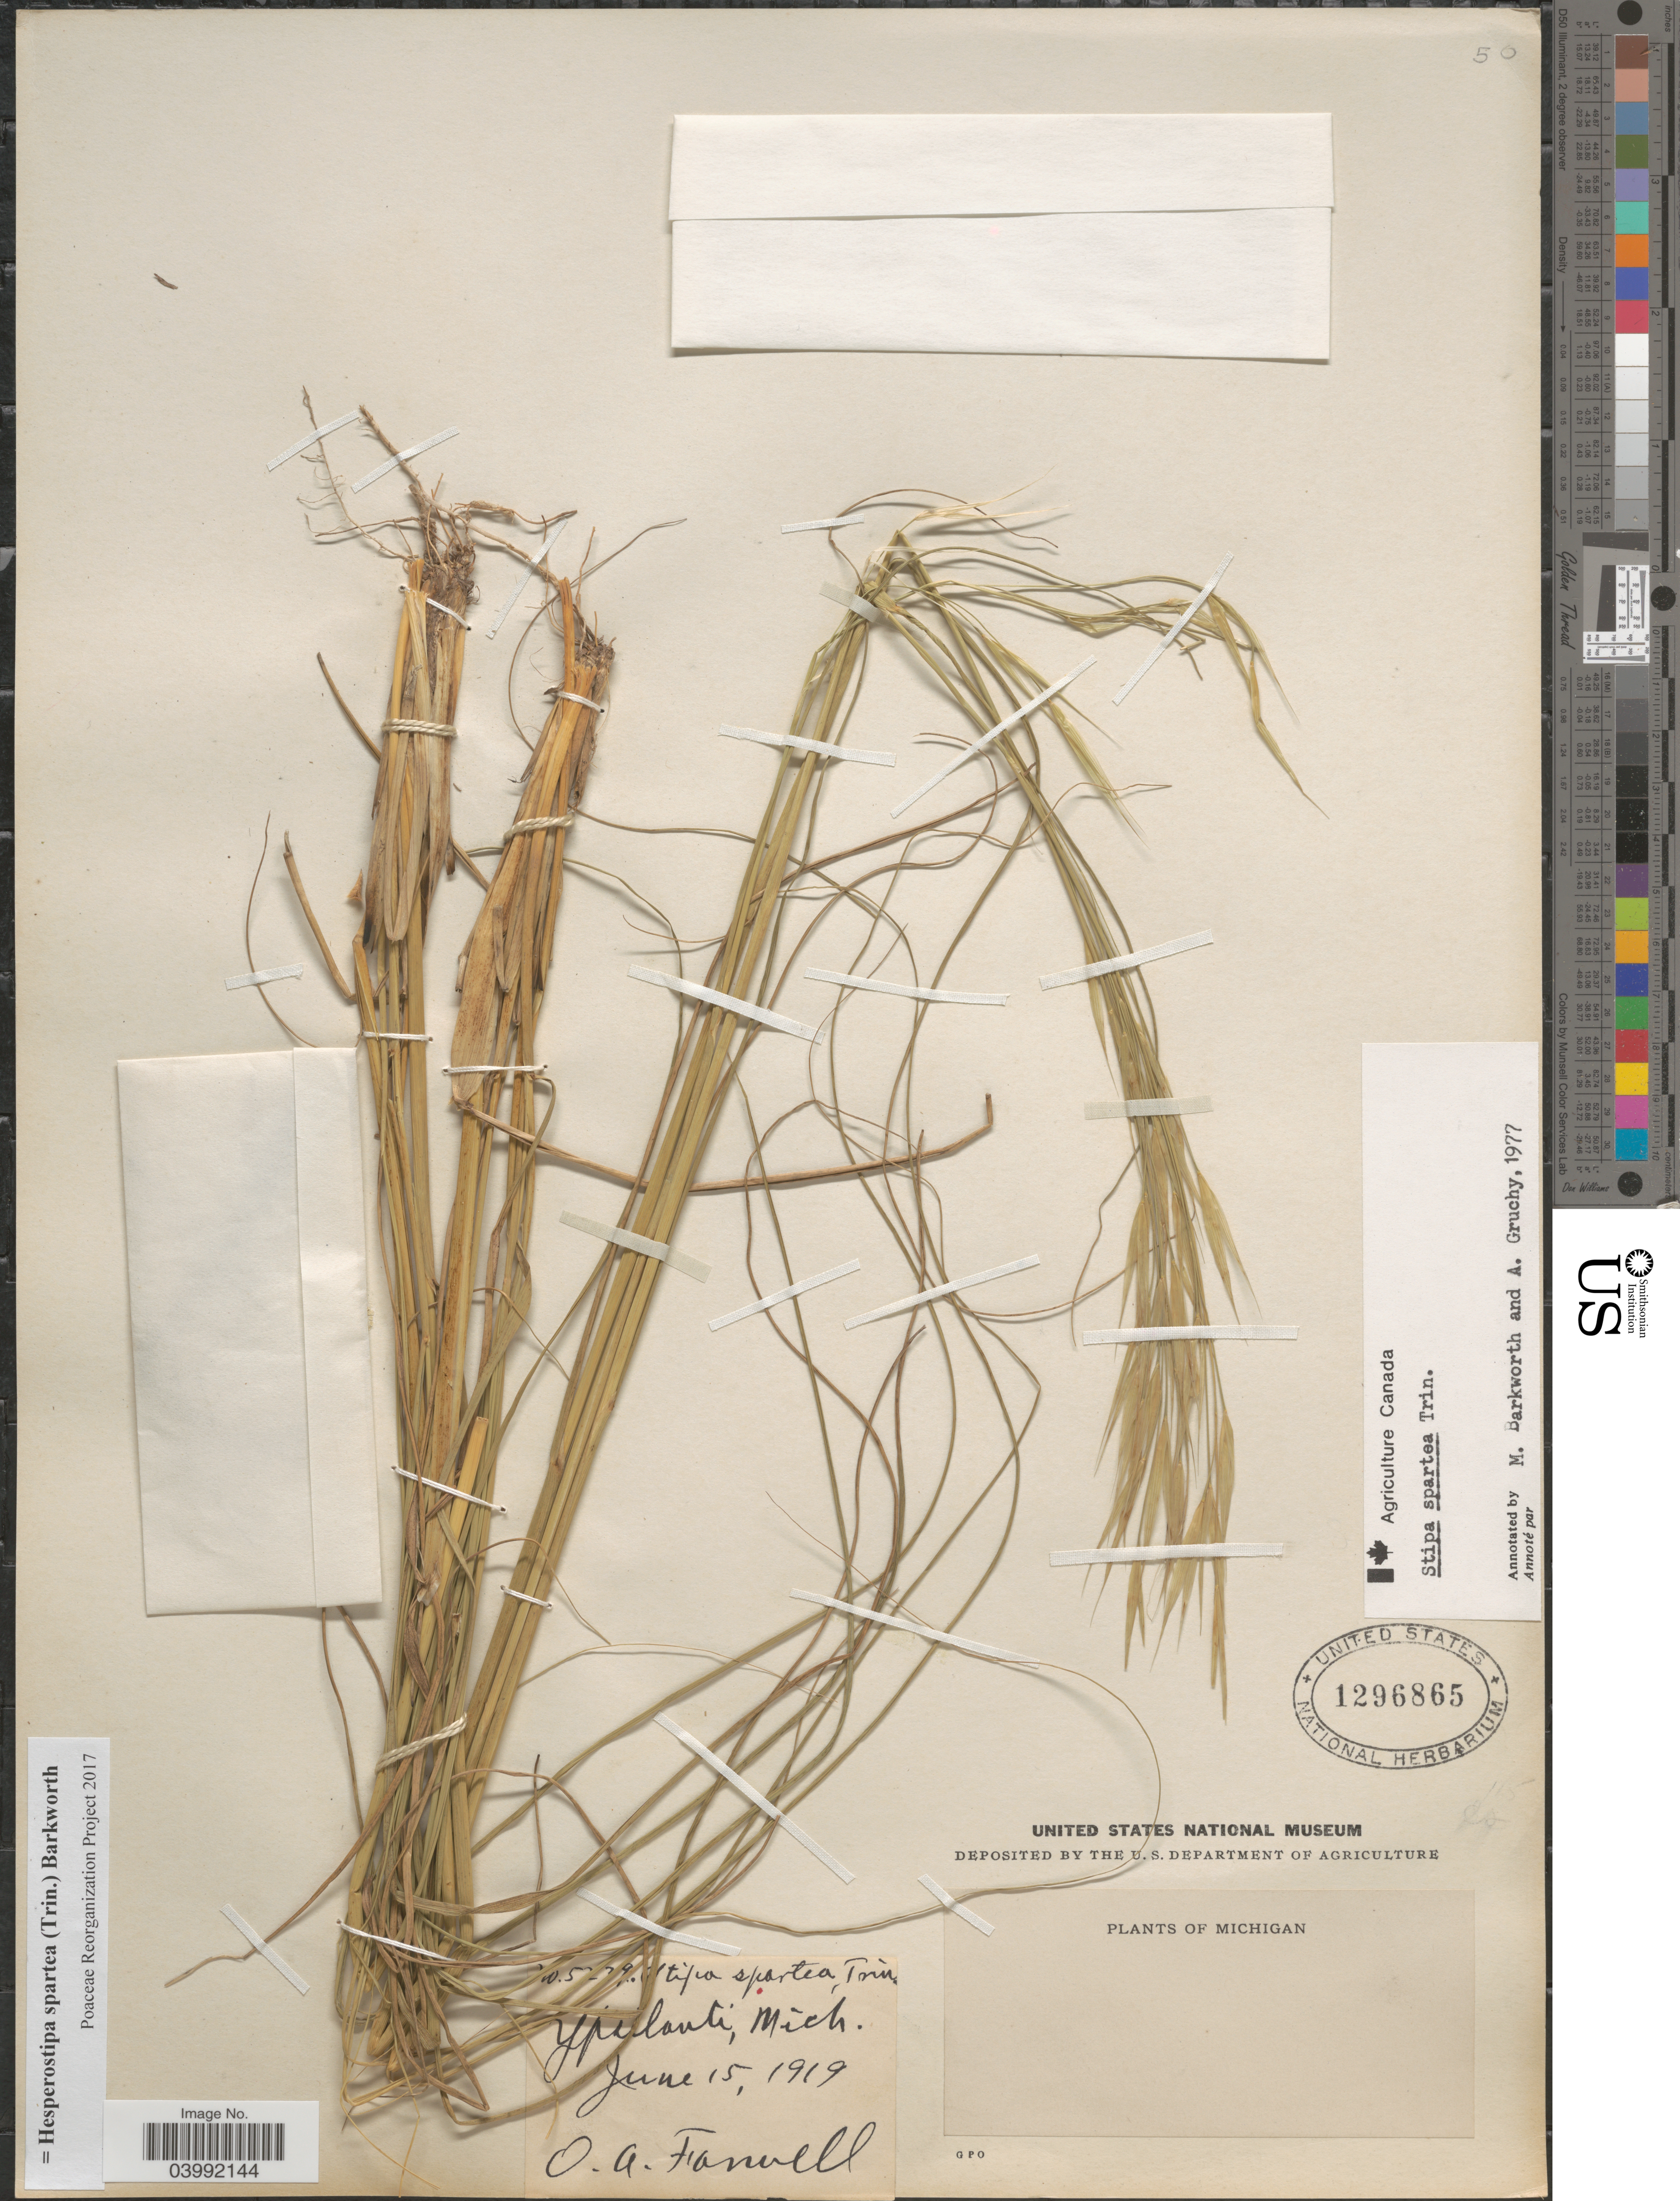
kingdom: Plantae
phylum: Tracheophyta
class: Liliopsida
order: Poales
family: Poaceae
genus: Hesperostipa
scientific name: Hesperostipa spartea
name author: (Trin.) Barkworth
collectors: O. Farwell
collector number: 5229*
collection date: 1919-06-15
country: United States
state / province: Michigan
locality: Ypsilanti.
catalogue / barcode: US 1296865